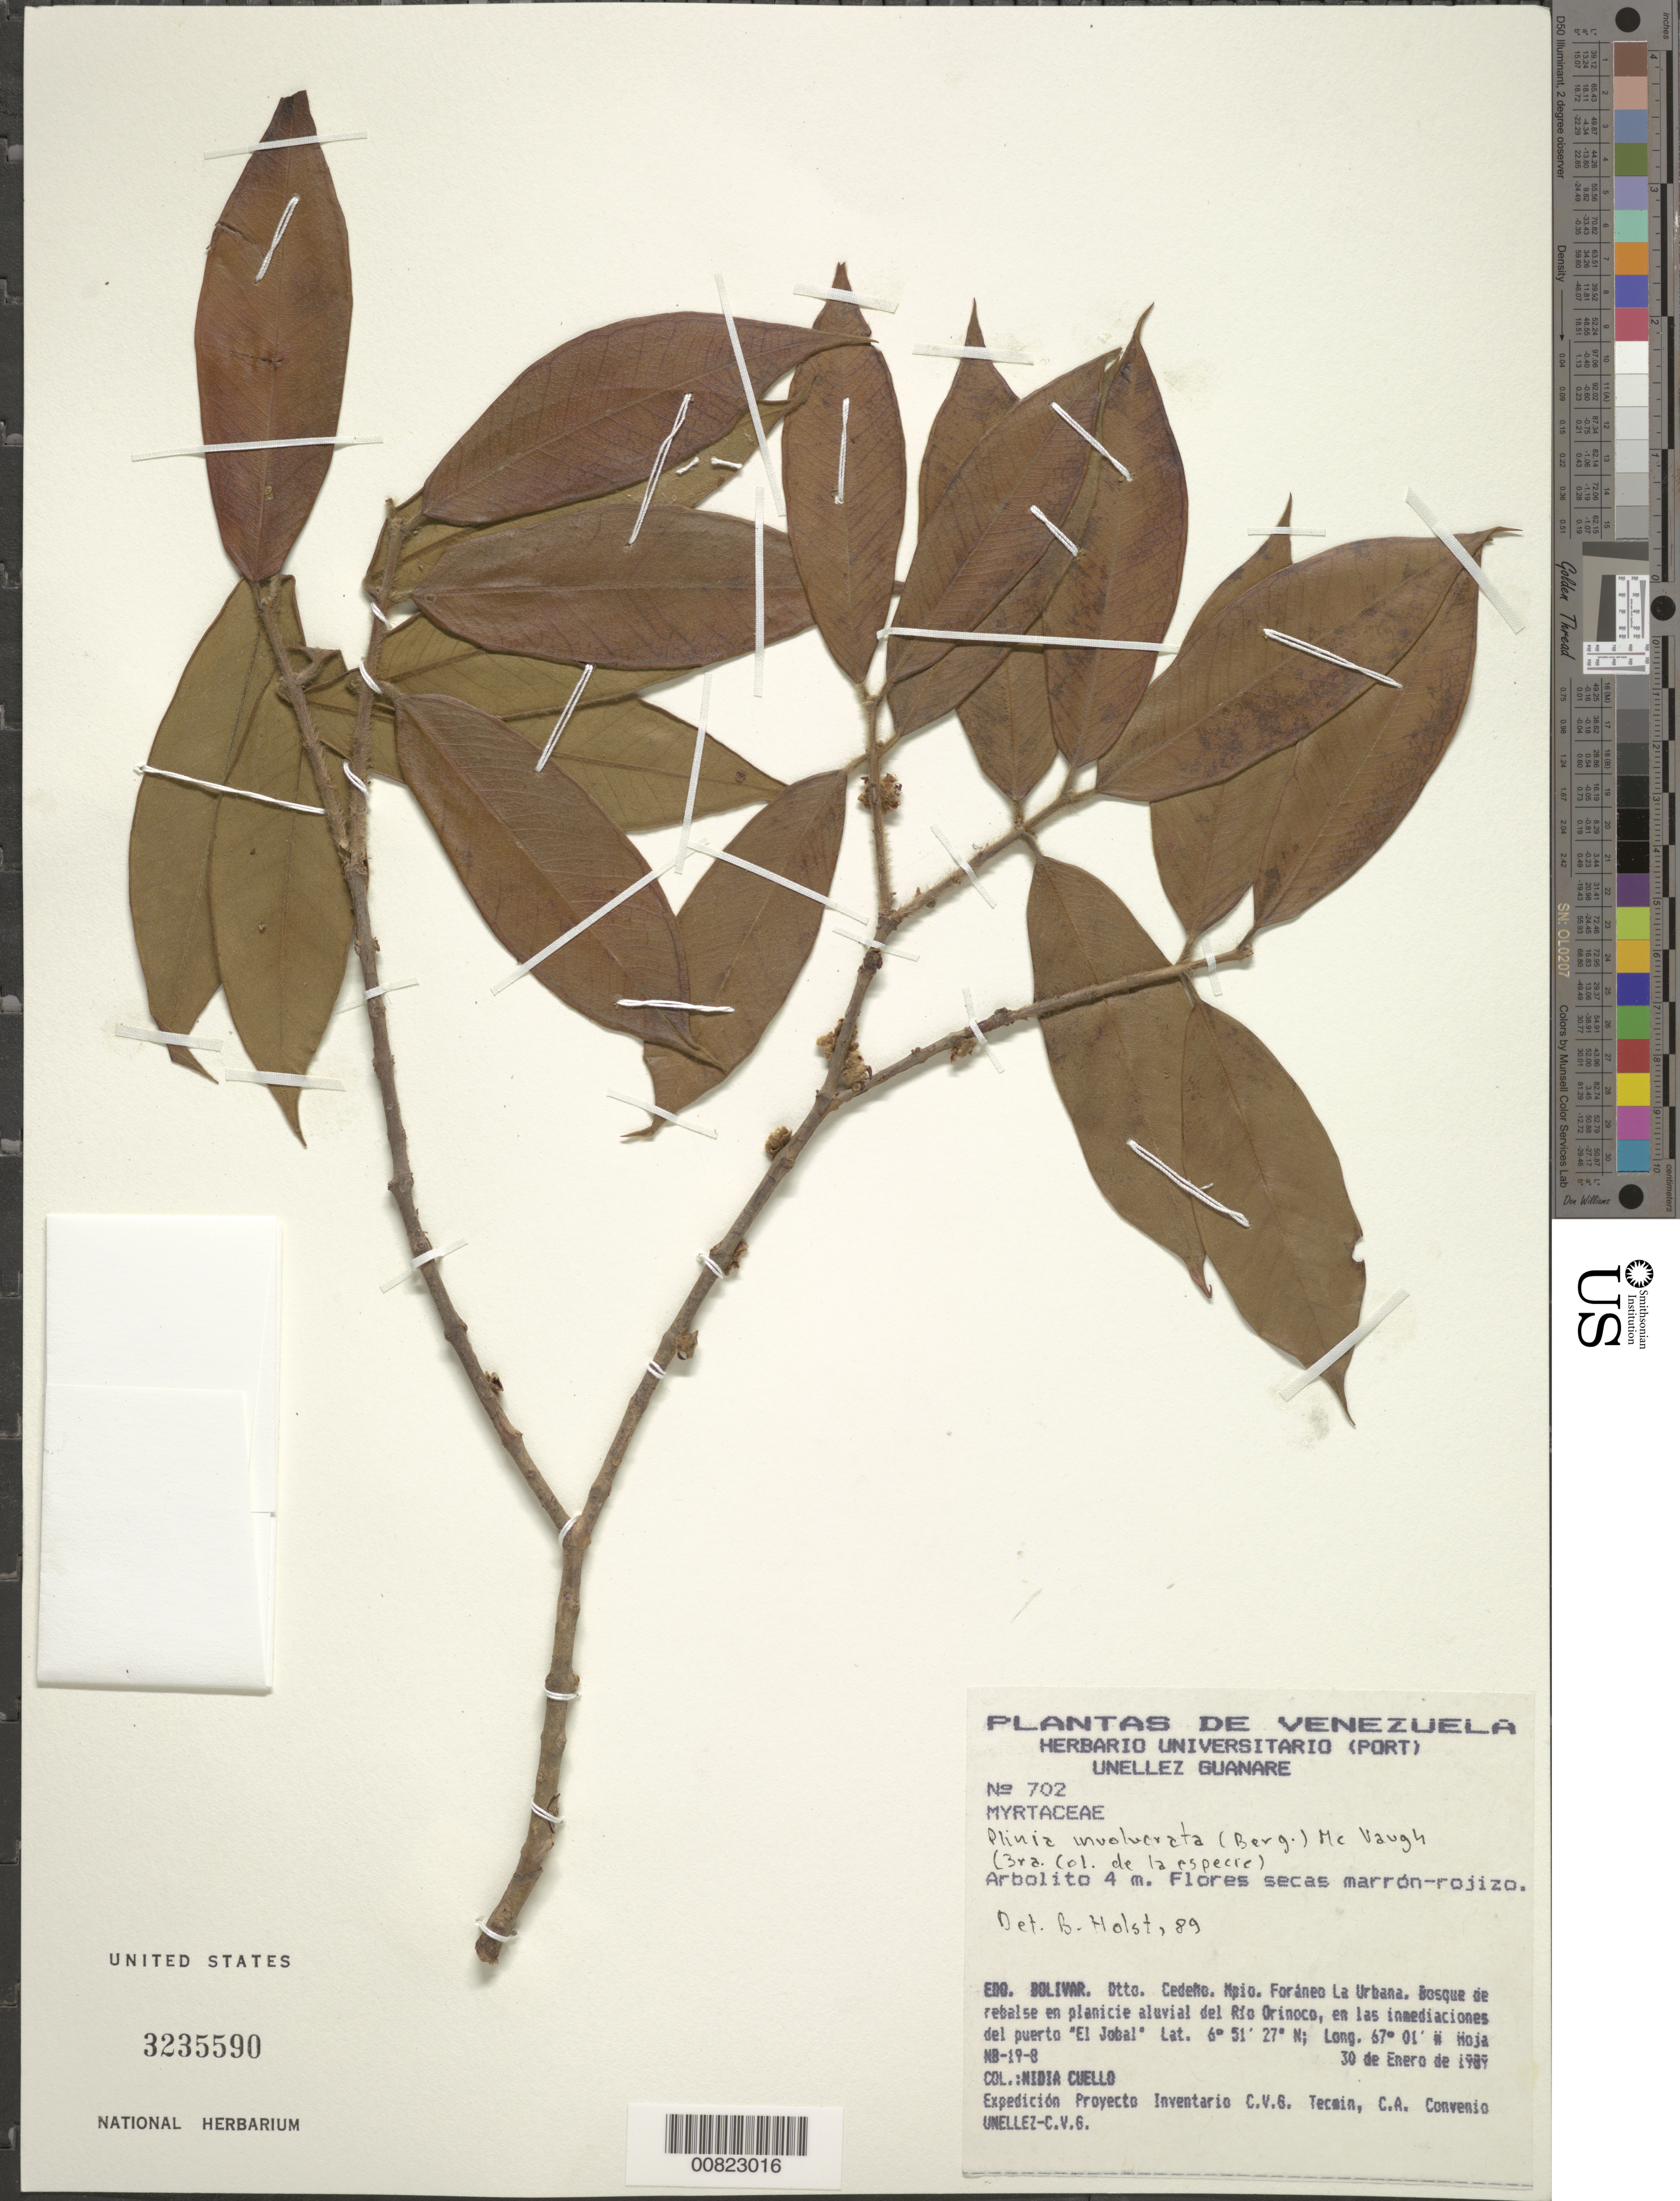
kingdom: Plantae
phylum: Tracheophyta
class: Magnoliopsida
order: Myrtales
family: Myrtaceae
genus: Plinia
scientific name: Plinia involucrata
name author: (O. Berg) McVaugh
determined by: Holst, Bruce K.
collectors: N. L. Cuello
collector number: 702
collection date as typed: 30-Jan-89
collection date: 1989-01-30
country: Venezuela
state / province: Bolívar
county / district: Cedeño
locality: Mun. Foráneo La Urbana, Río Orinoco del puerto "El Jobal"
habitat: Bosque de rebalse en planicie aluvial del rio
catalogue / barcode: US 3235590